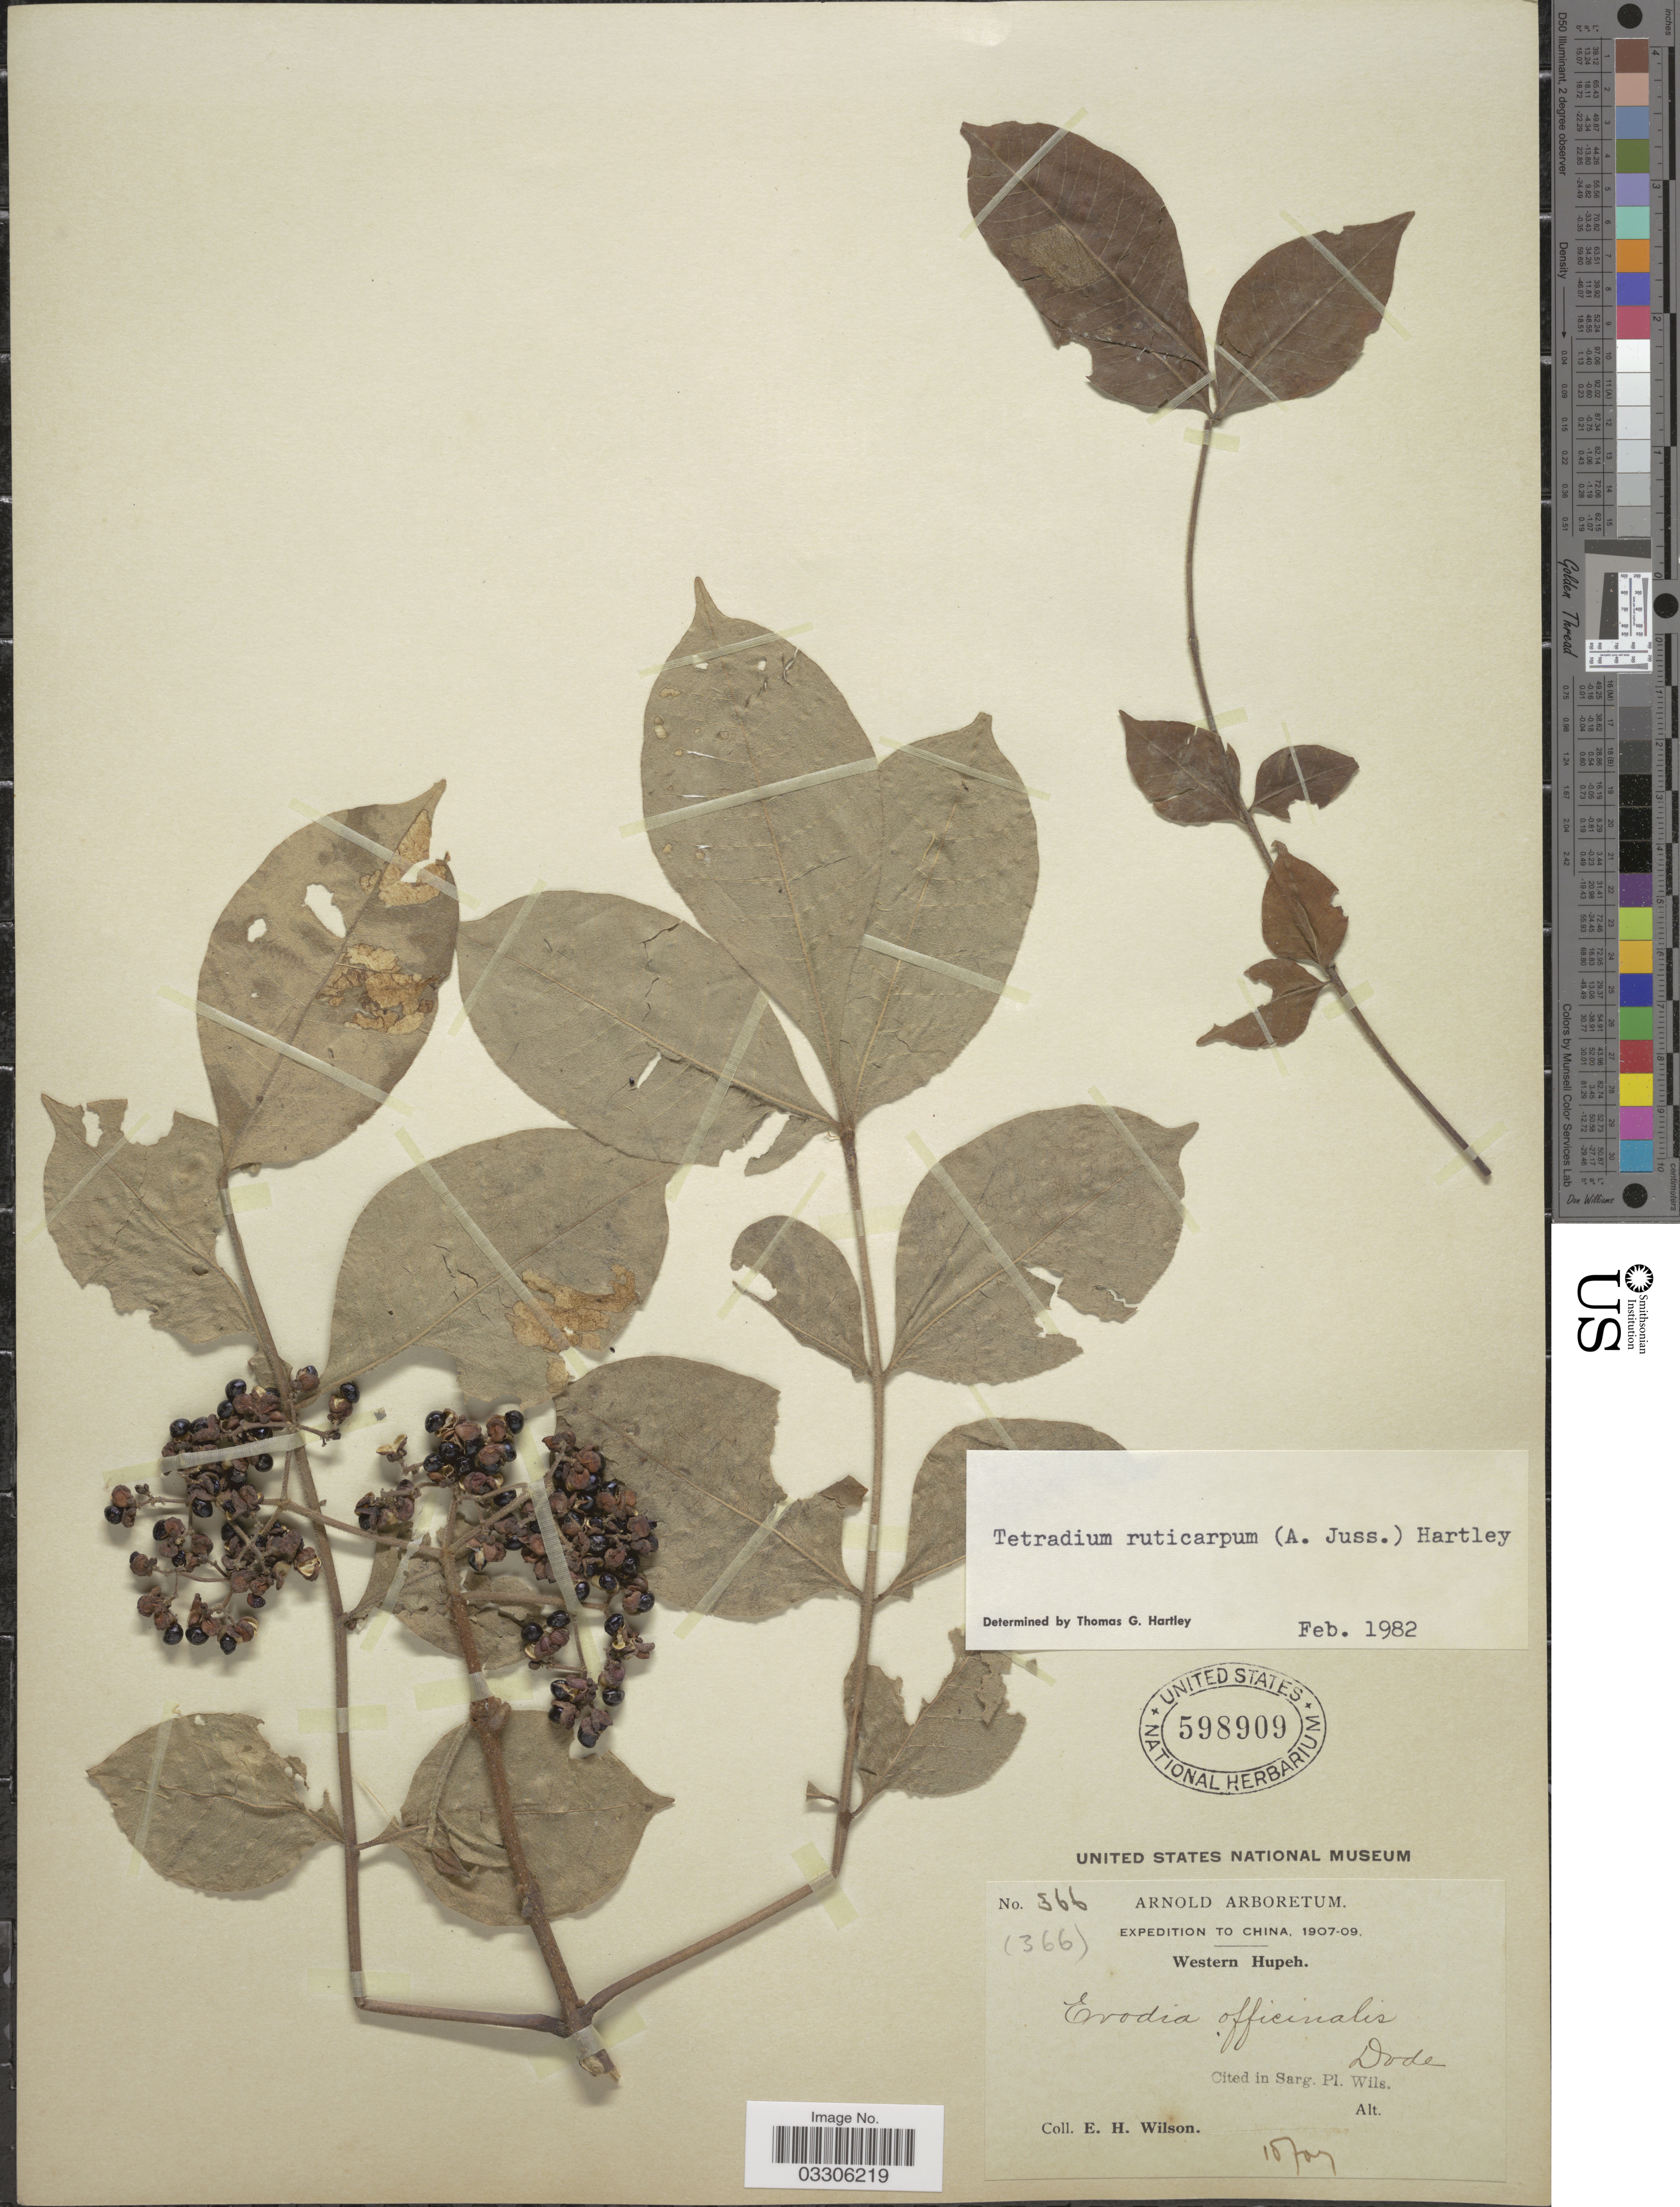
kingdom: Plantae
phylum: Tracheophyta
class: Magnoliopsida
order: Sapindales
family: Rutaceae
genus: Tetradium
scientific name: Tetradium ruticarpum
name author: (A. Juss.) T.G. Hartley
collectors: E. Wilson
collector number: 366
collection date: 1907-10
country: China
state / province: Hubei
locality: Western Hupeh.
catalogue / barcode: US 598909